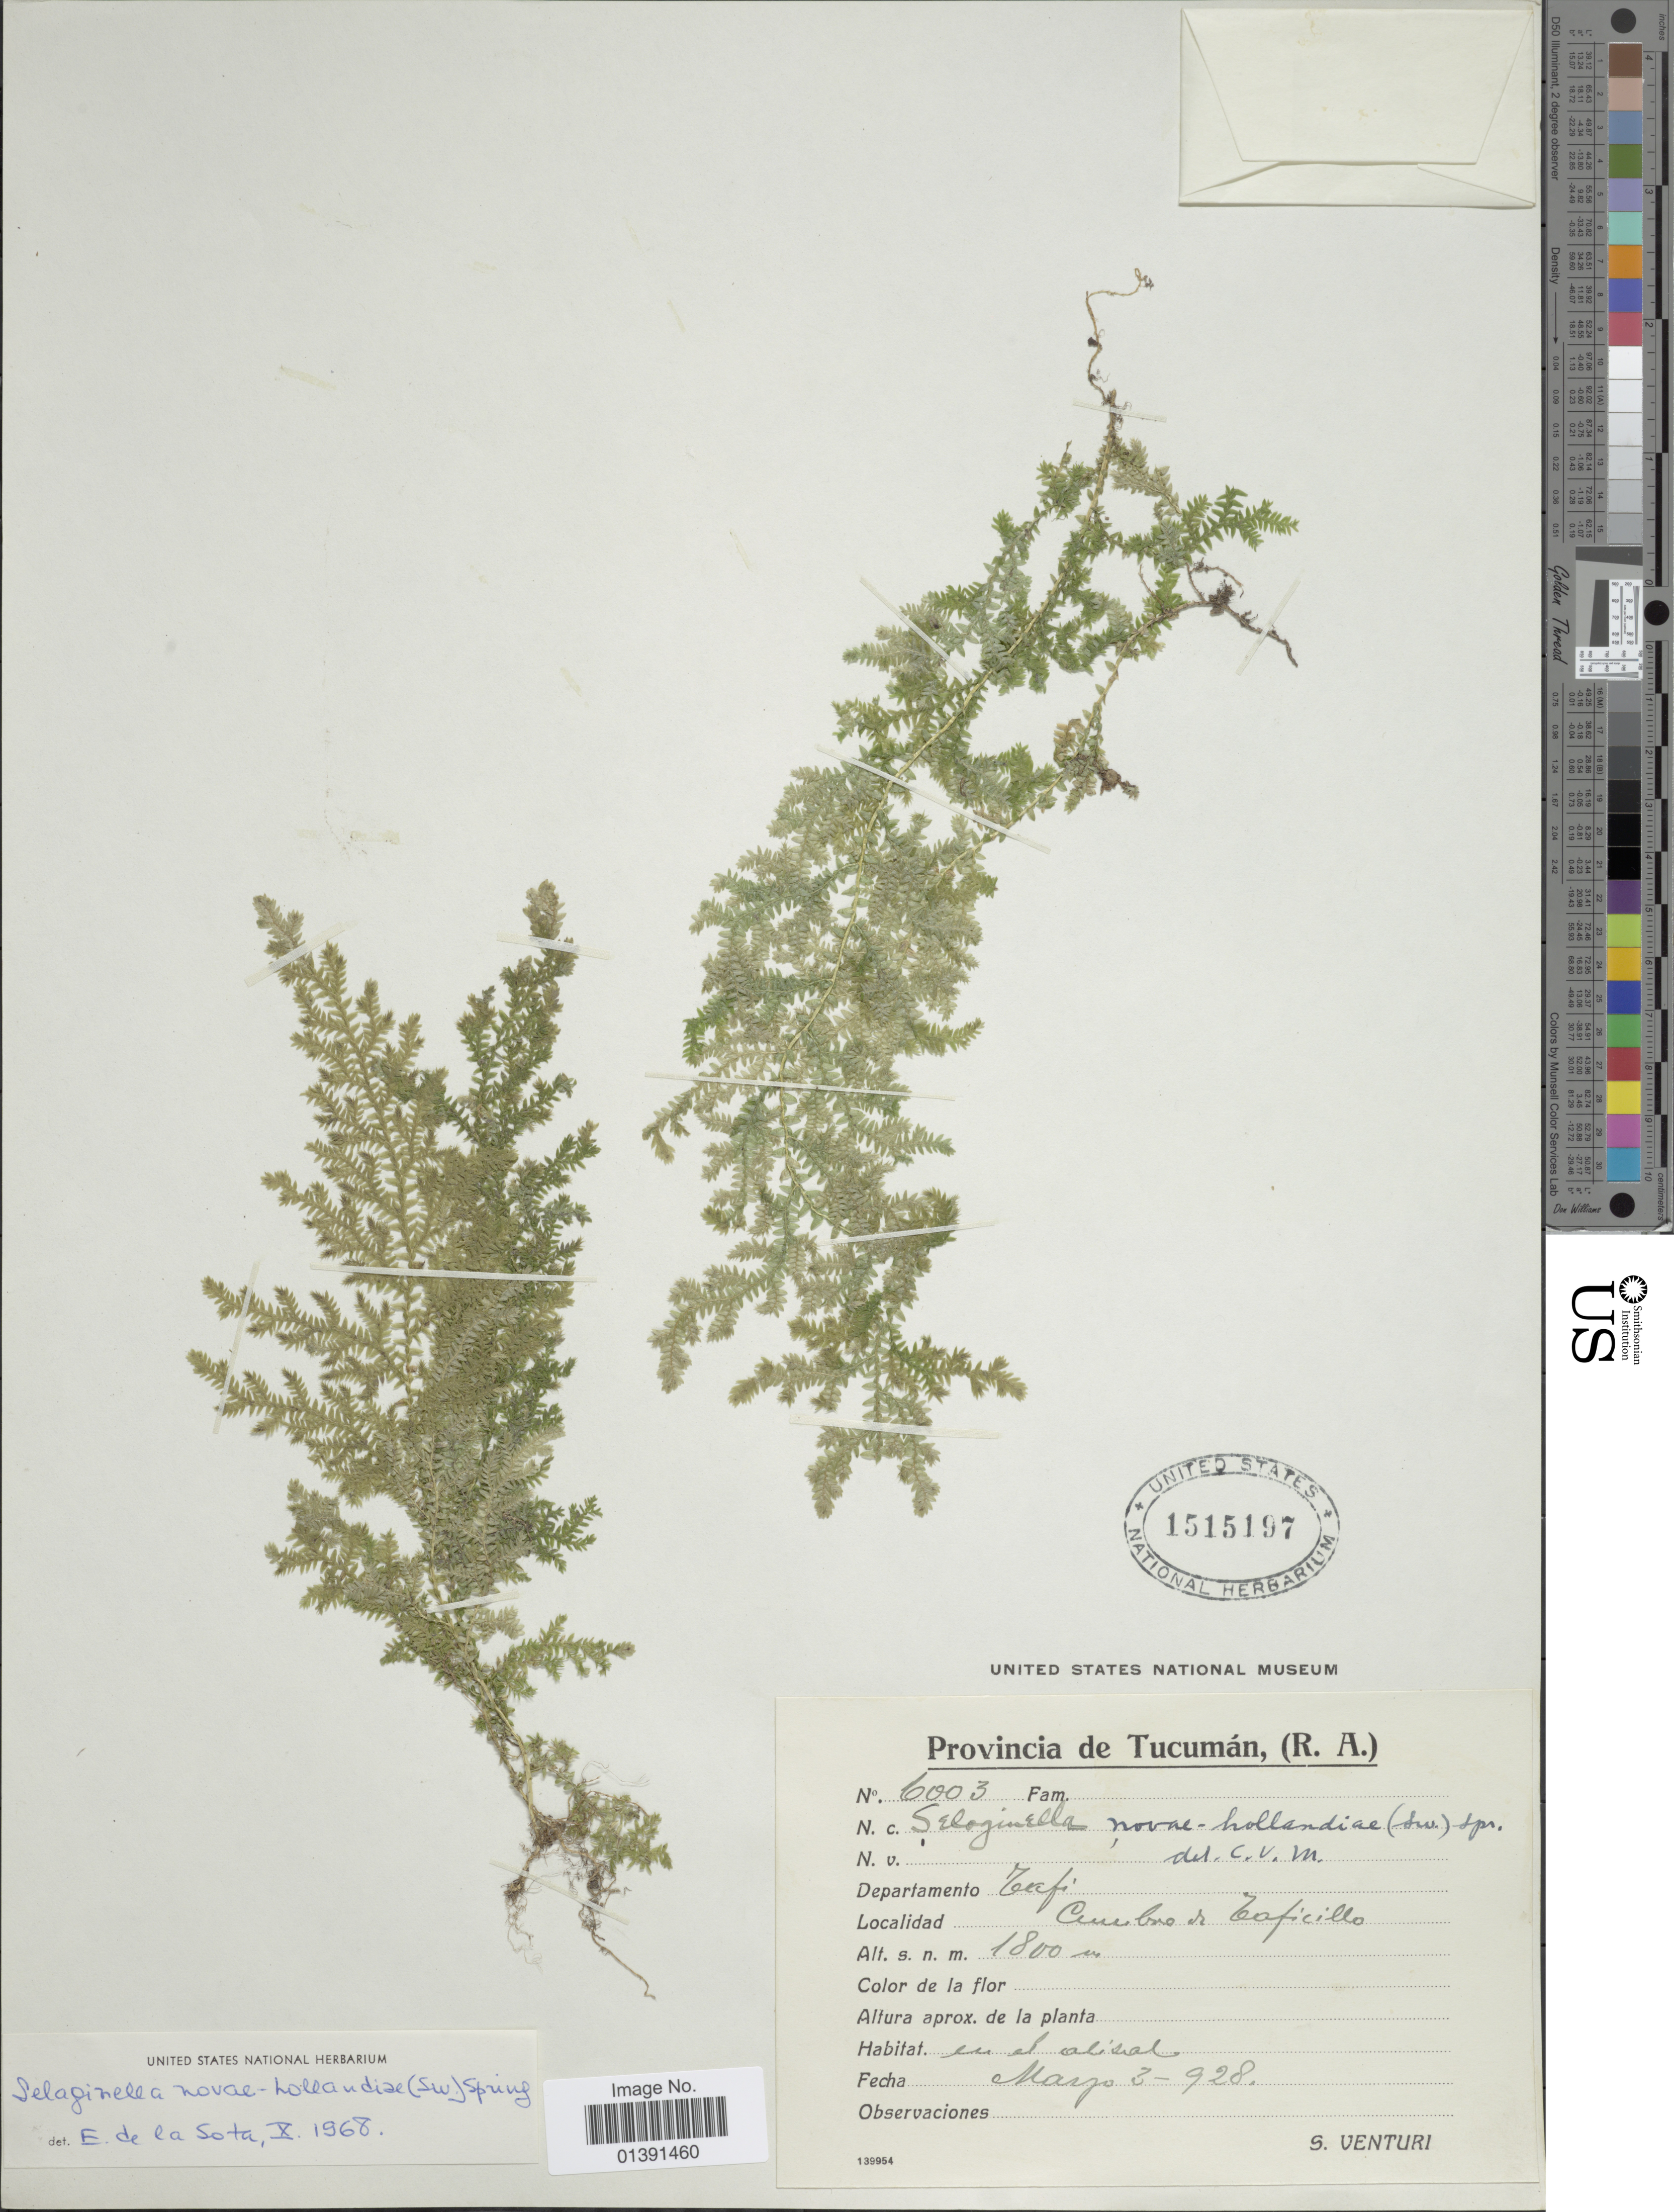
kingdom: Plantae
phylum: Tracheophyta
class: Lycopodiopsida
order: Selaginellales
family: Selaginellaceae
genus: Selaginella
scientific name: Selaginella novae-hollandiae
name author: (Sw.) Spring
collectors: S. Venturi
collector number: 6003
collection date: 1928-05-03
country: Argentina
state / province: Tucuman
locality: Departamento Tafi, Cumbro de Taficillo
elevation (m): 1800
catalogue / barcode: US 1515197